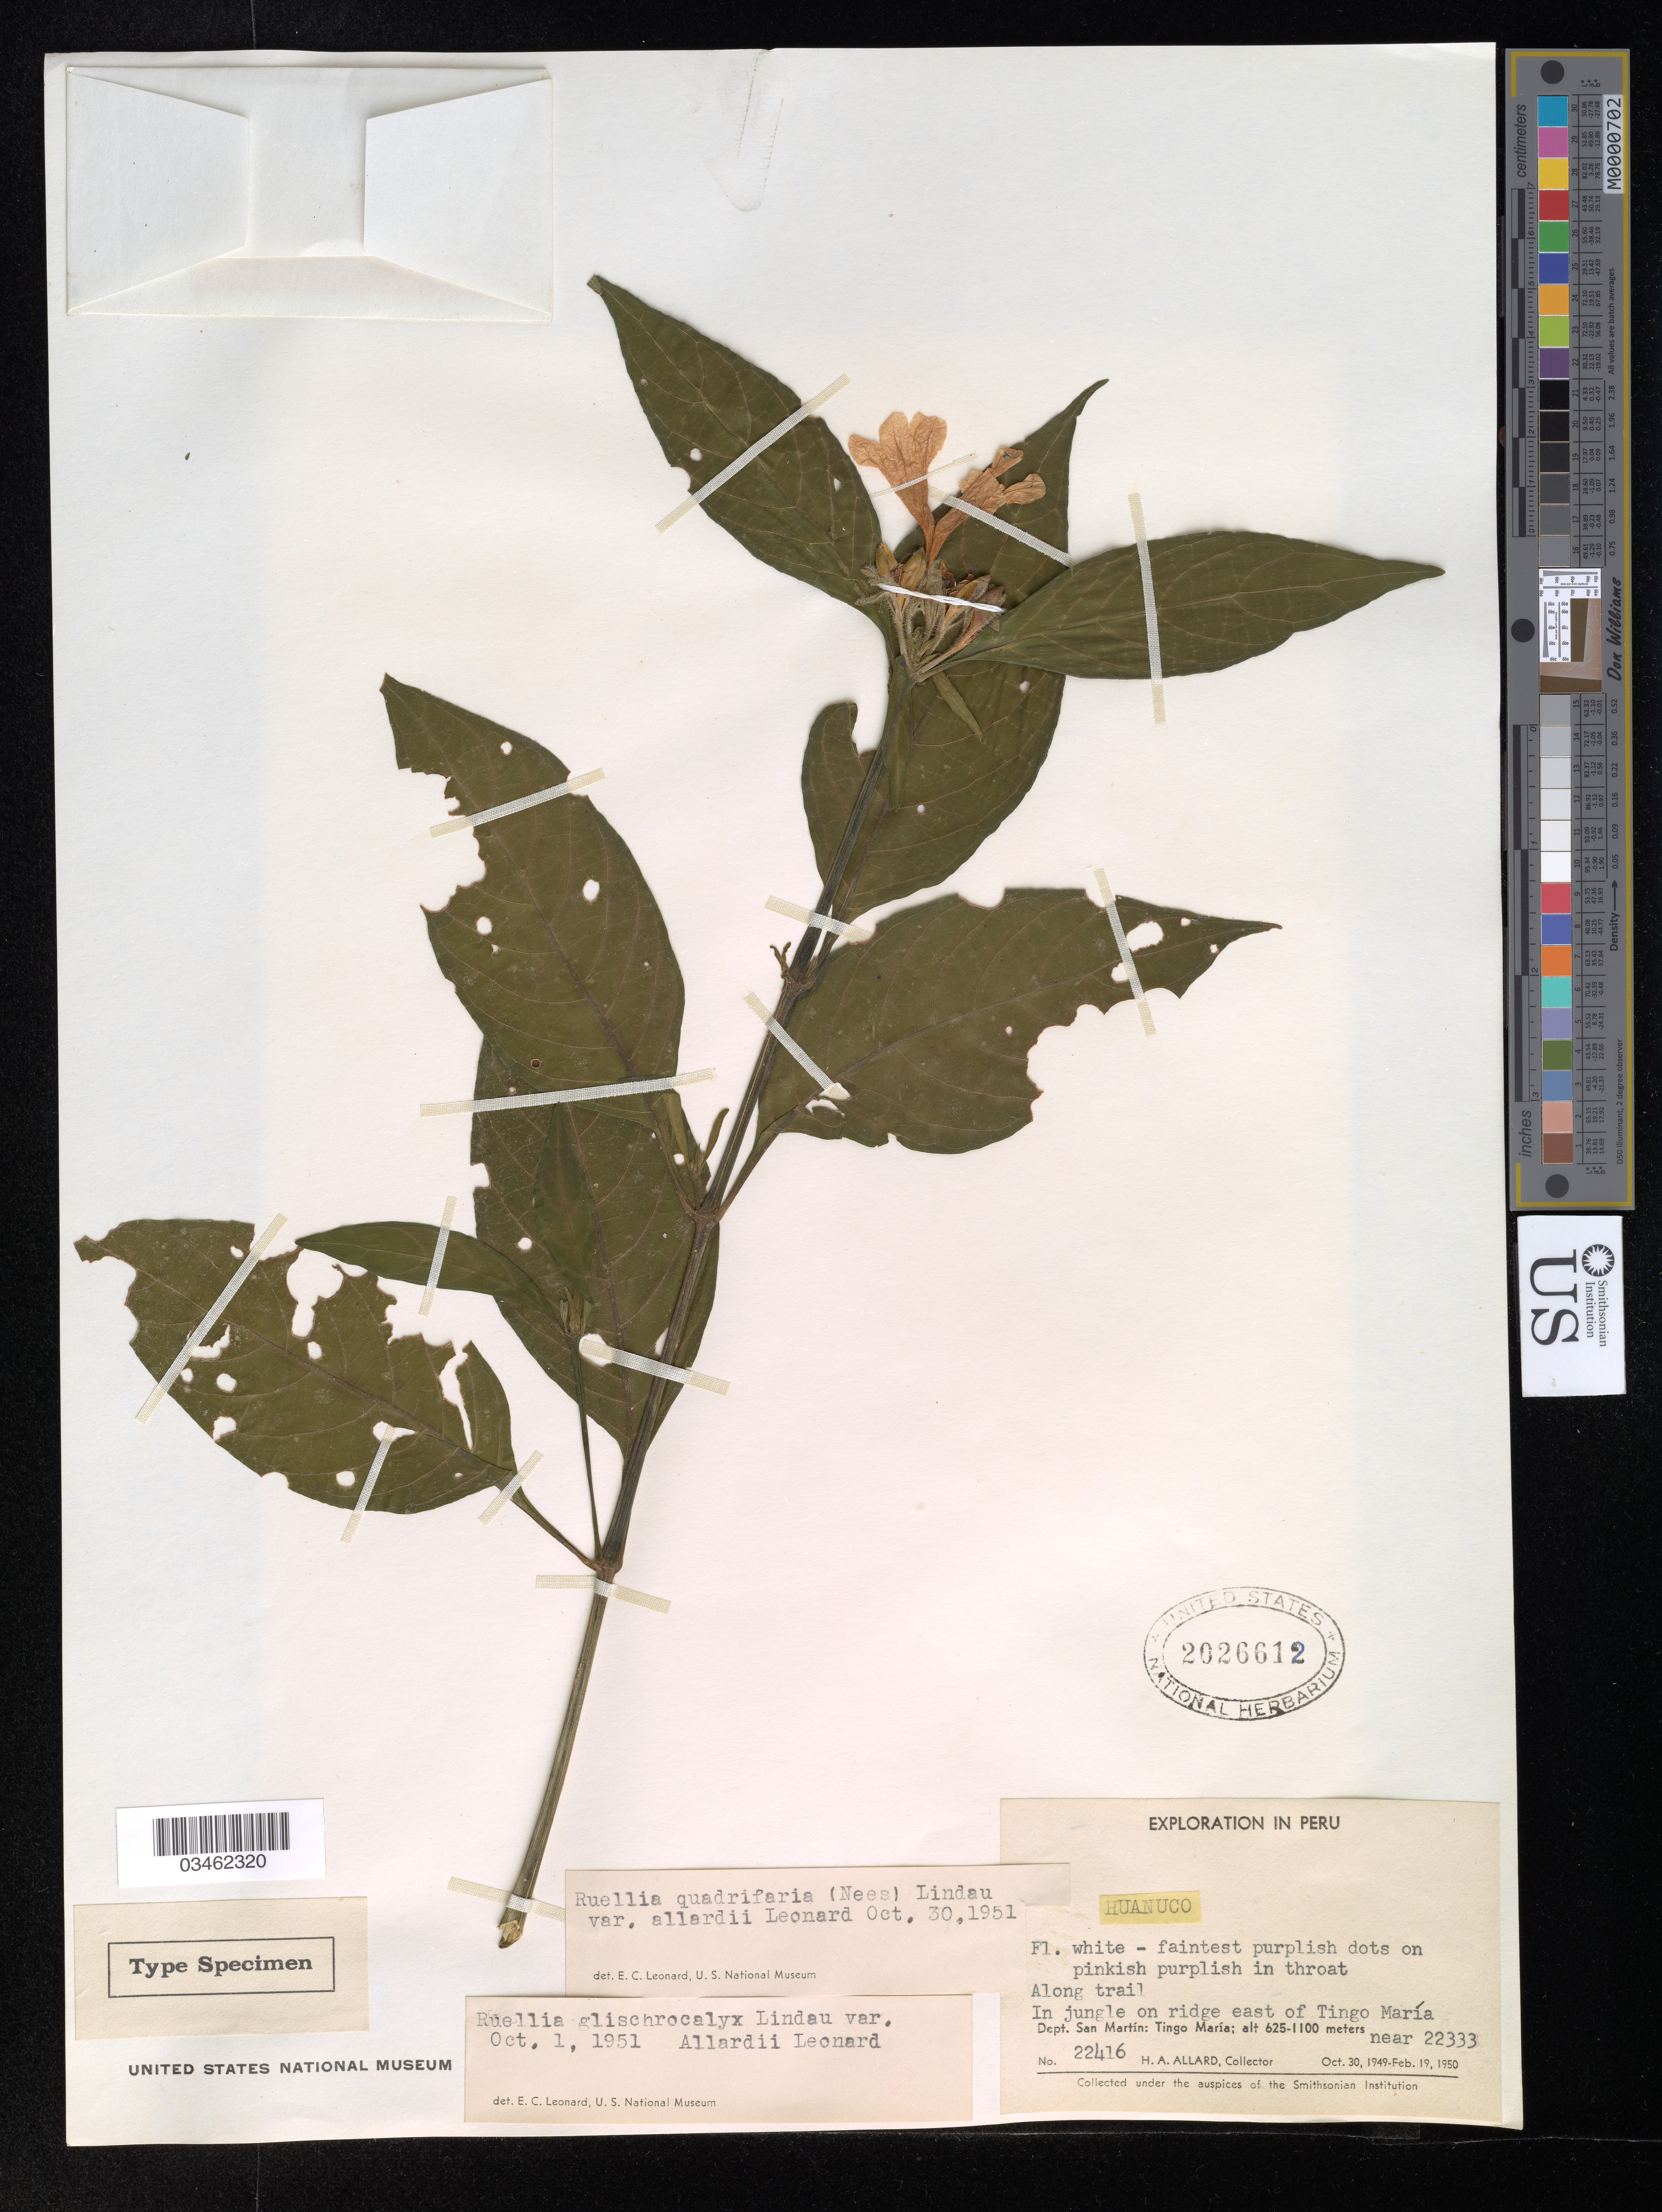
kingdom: Plantae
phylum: Tracheophyta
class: Magnoliopsida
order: Lamiales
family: Acanthaceae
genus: Ruellia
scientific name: Ruellia quadrifaria var. allardii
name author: (Nees) Lindau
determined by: Leonard, Emery C., (US)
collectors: H. A. Allard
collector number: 22416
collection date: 1949-10-30/1950-02-19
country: Peru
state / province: San Martin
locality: In jungle on ridge east of Tingo María. Dept. San Martín: Tingo Mariía. Near 22333.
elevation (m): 625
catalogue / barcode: US 2026612